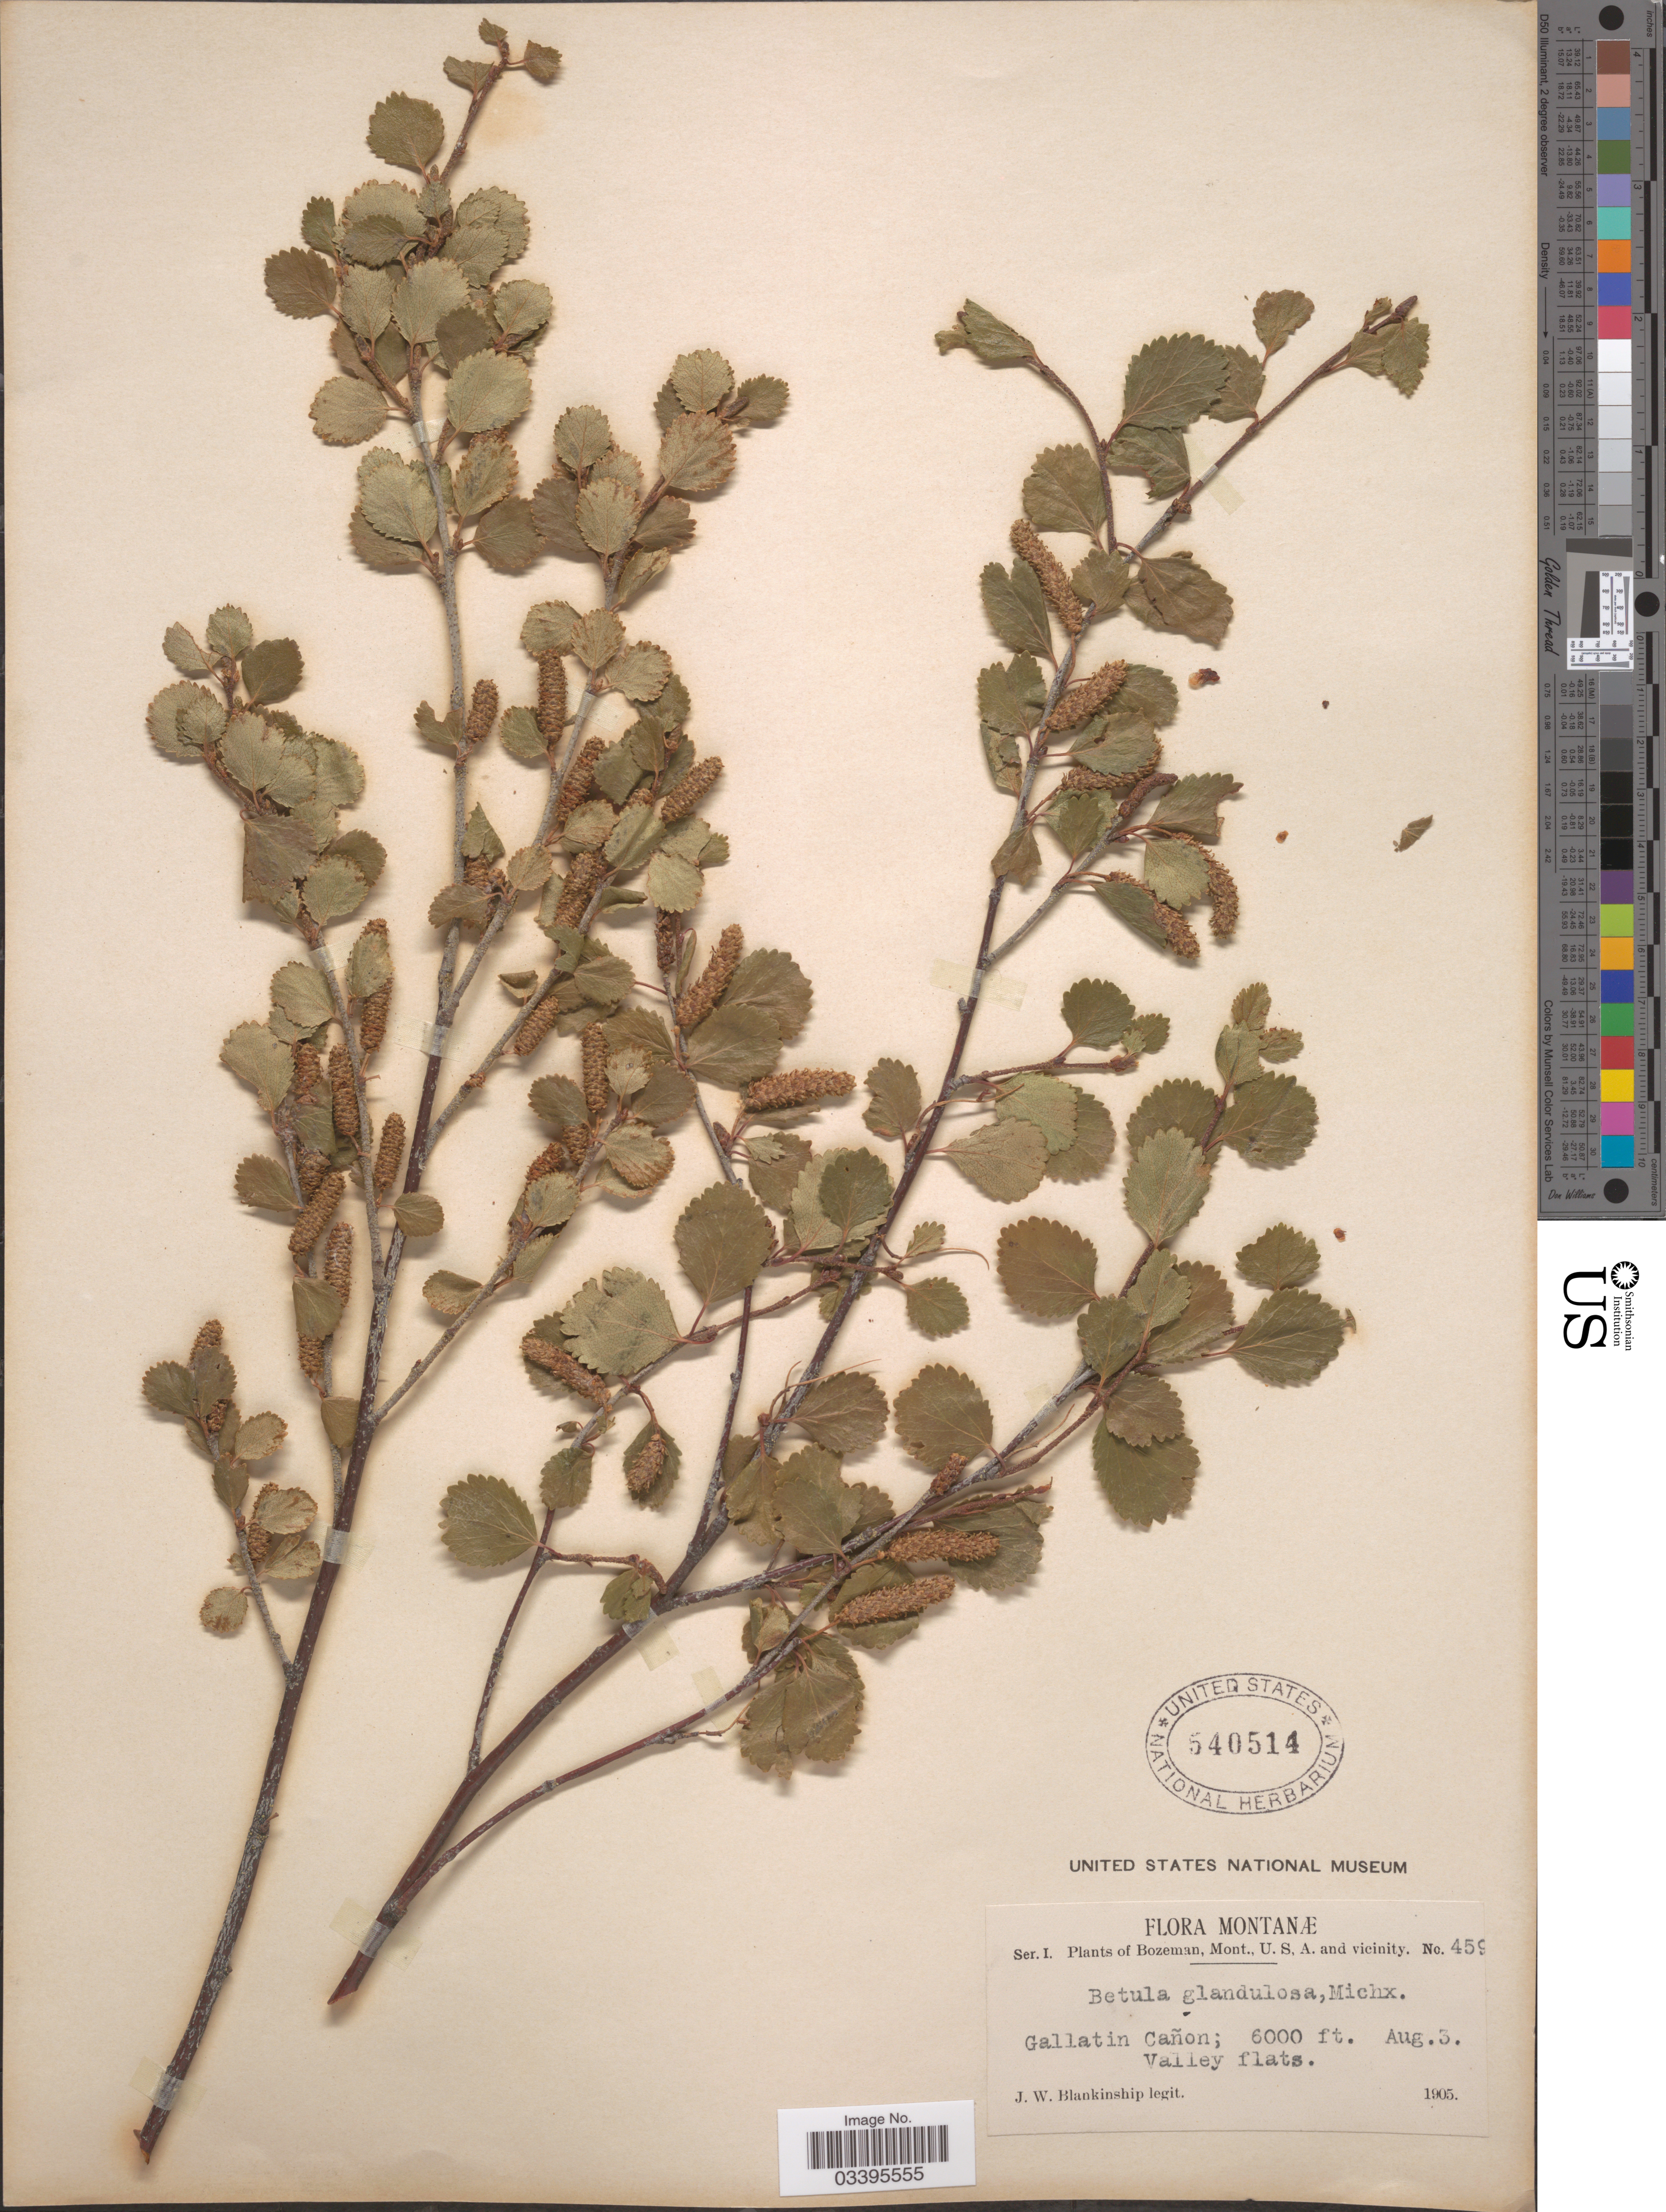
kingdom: Plantae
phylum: Tracheophyta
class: Magnoliopsida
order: Fagales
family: Betulaceae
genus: Betula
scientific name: Betula glandulosa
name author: Michx.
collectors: J. W. Blankinship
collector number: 459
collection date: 1905-08-03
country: United States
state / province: Montana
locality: Bozeman, Mont., U.S.A., and vicinity. Gallatin Cañon.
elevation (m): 1829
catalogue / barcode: US 540514